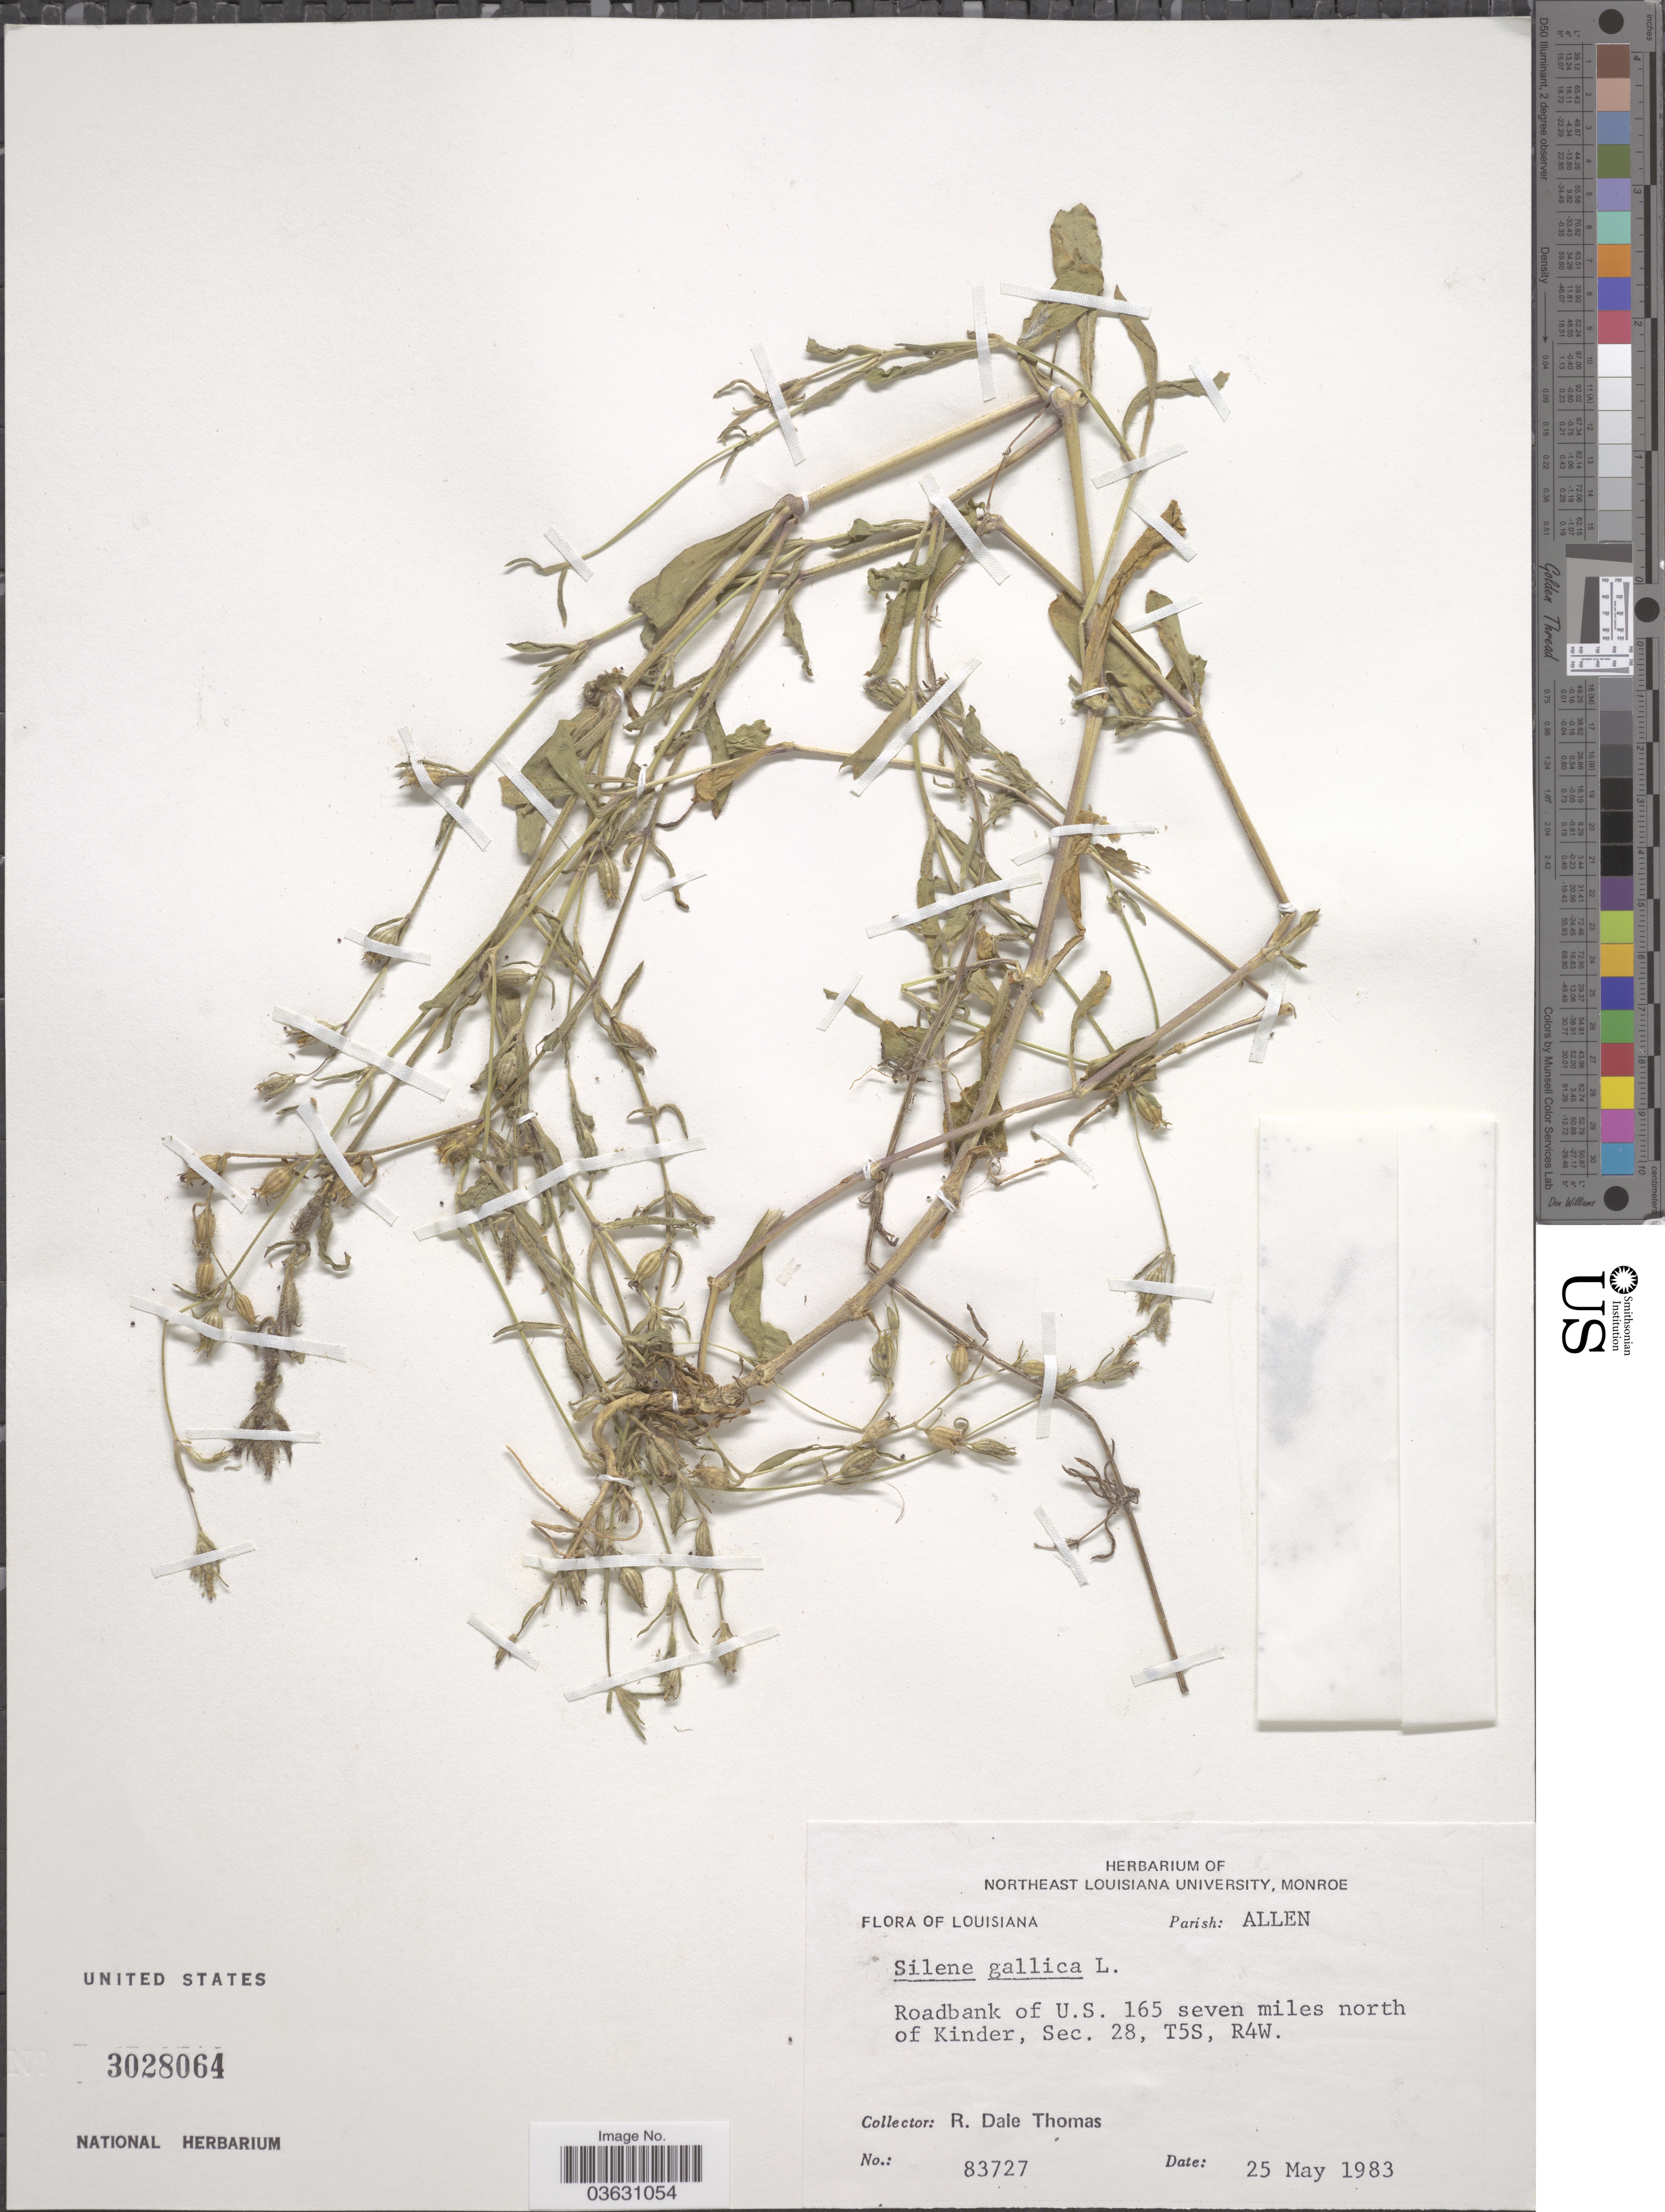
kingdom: Plantae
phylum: Tracheophyta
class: Magnoliopsida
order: Caryophyllales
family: Caryophyllaceae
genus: Silene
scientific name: Silene gallica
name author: L.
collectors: R. Thomas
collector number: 83727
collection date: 1983-05-25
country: United States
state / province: Louisiana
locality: Parish: Allen. Roadbank of U.S. 165 seven miles north of Kinder, Sec. 28, T5S, R4W.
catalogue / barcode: US 3028064